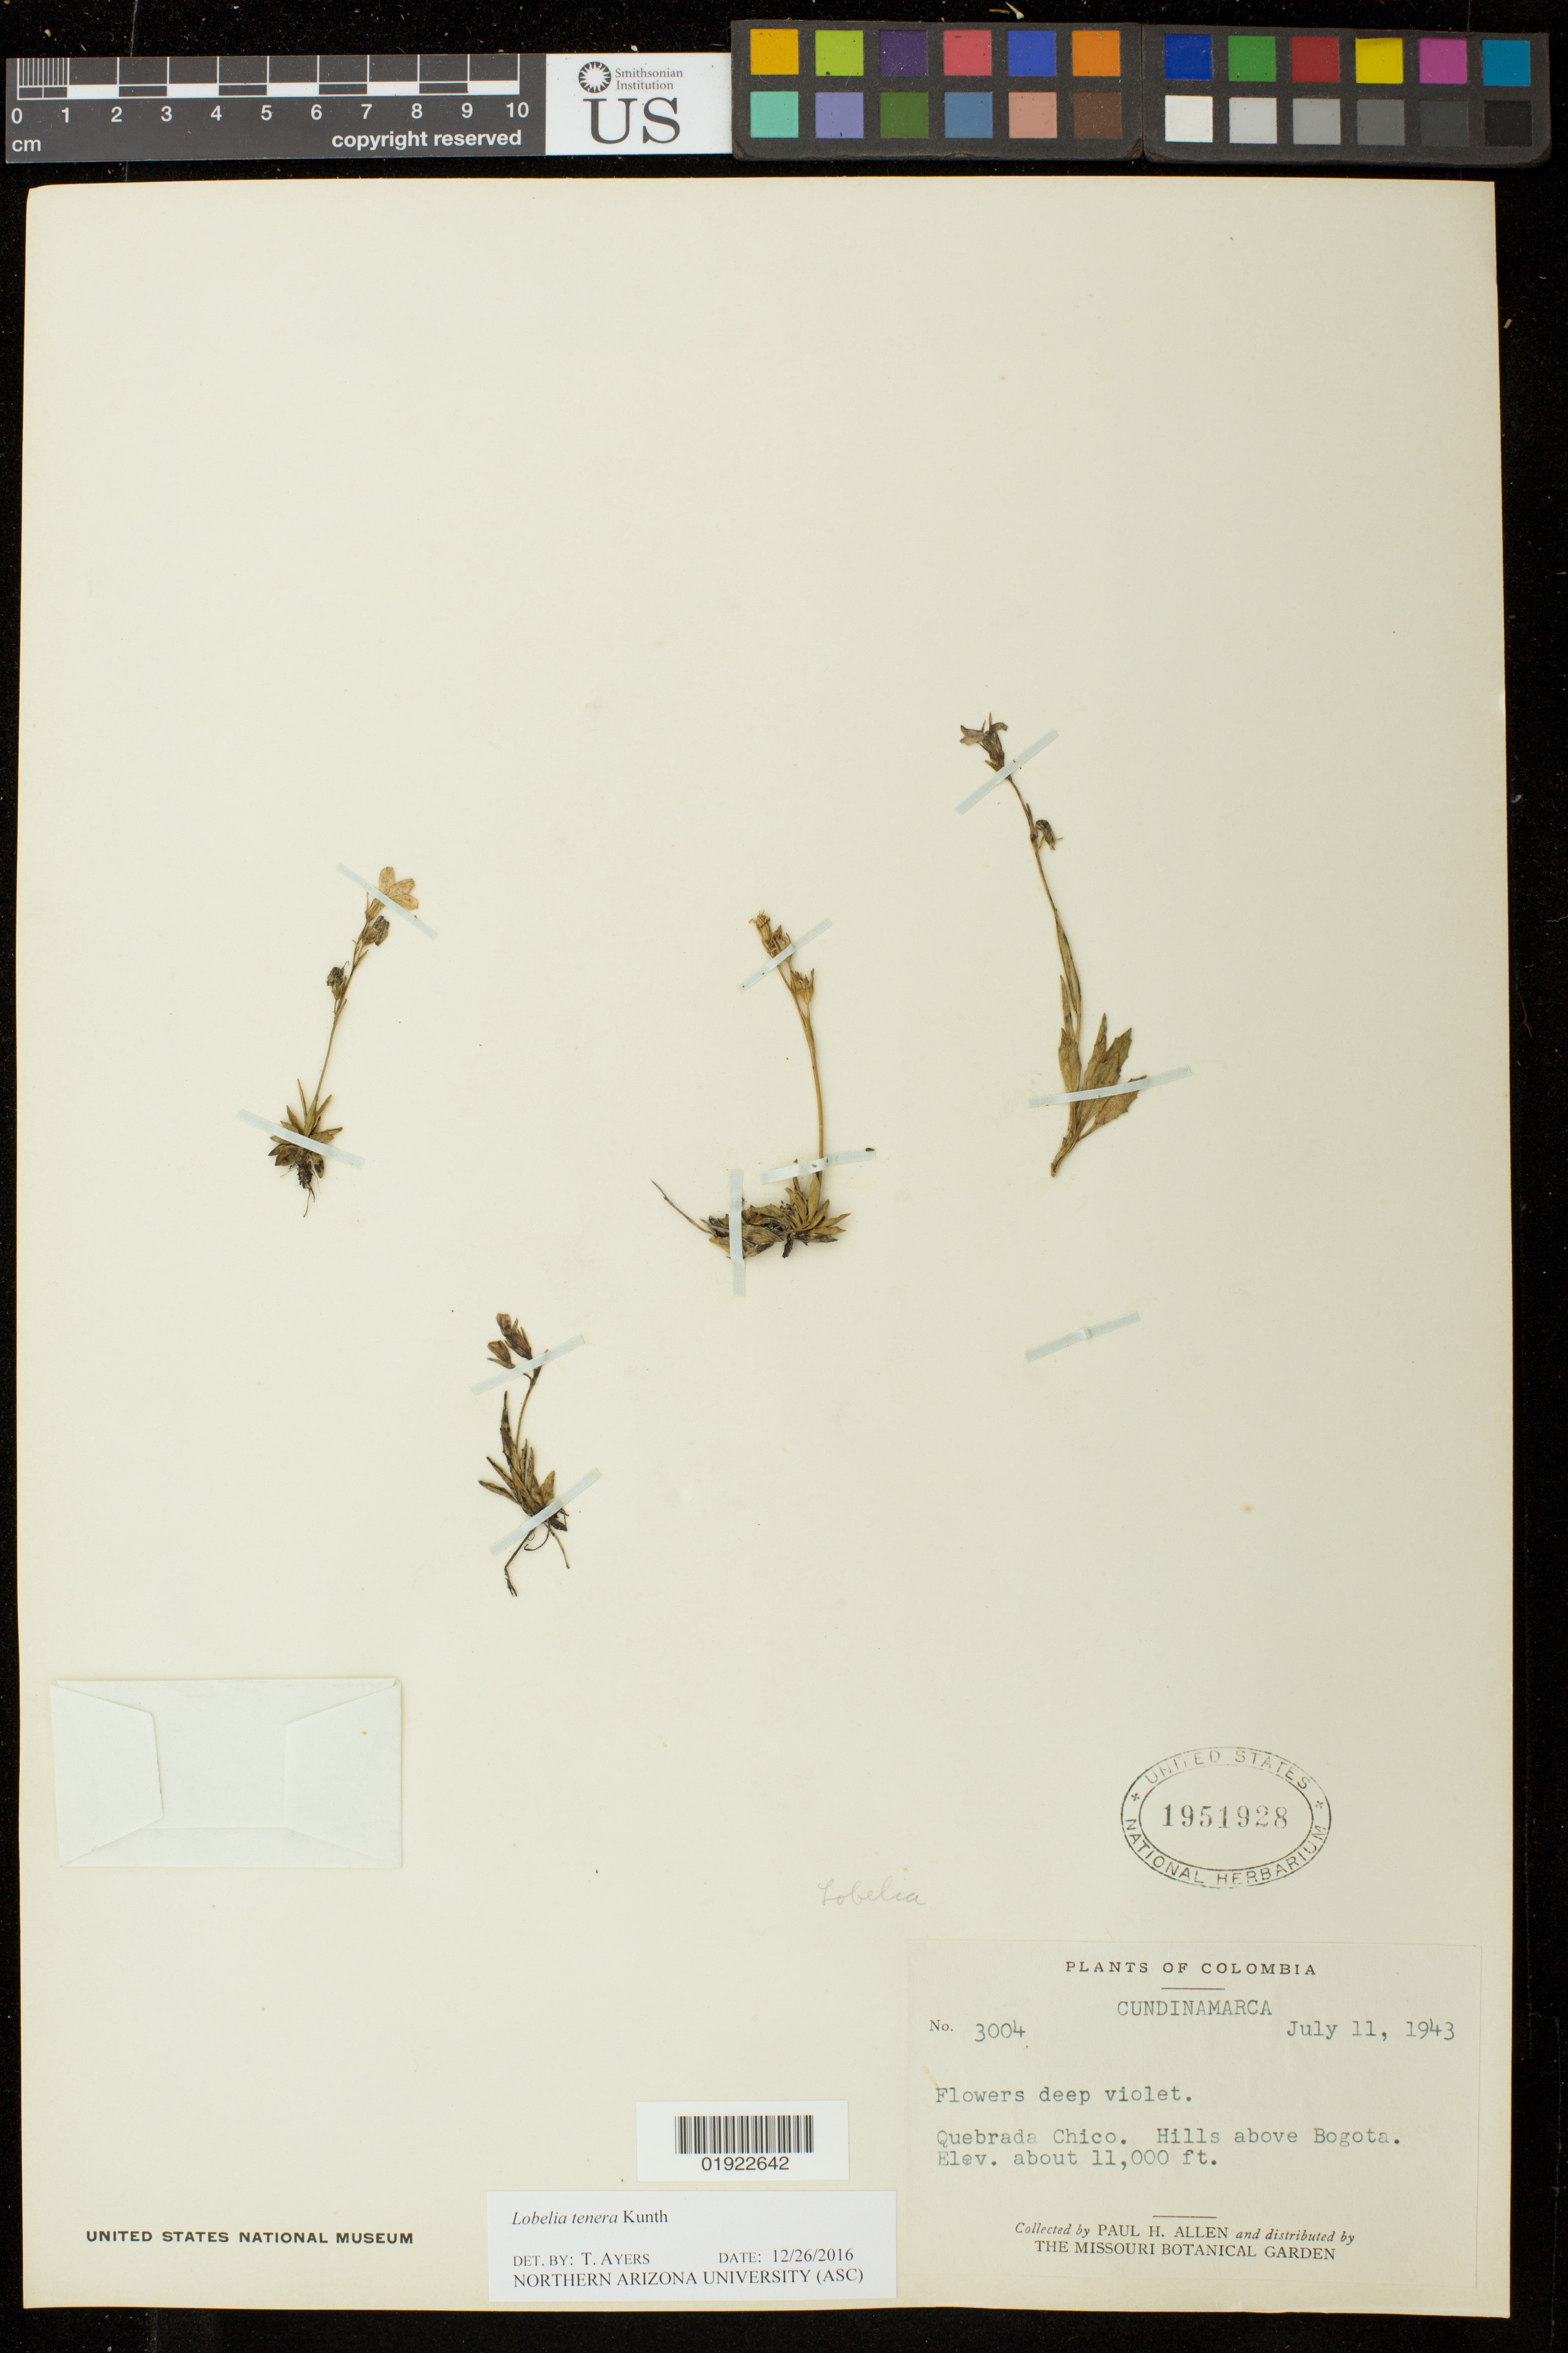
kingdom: Plantae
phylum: Tracheophyta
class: Magnoliopsida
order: Asterales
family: Campanulaceae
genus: Lobelia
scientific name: Lobelia tenera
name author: Kunth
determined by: Ayers, Tina J.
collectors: P. H. Allen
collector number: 3004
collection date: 1943-07-11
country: Colombia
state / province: Cundinamarca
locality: Quebrada Chico. Hills above Bogota.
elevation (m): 3353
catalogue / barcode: US 1951928